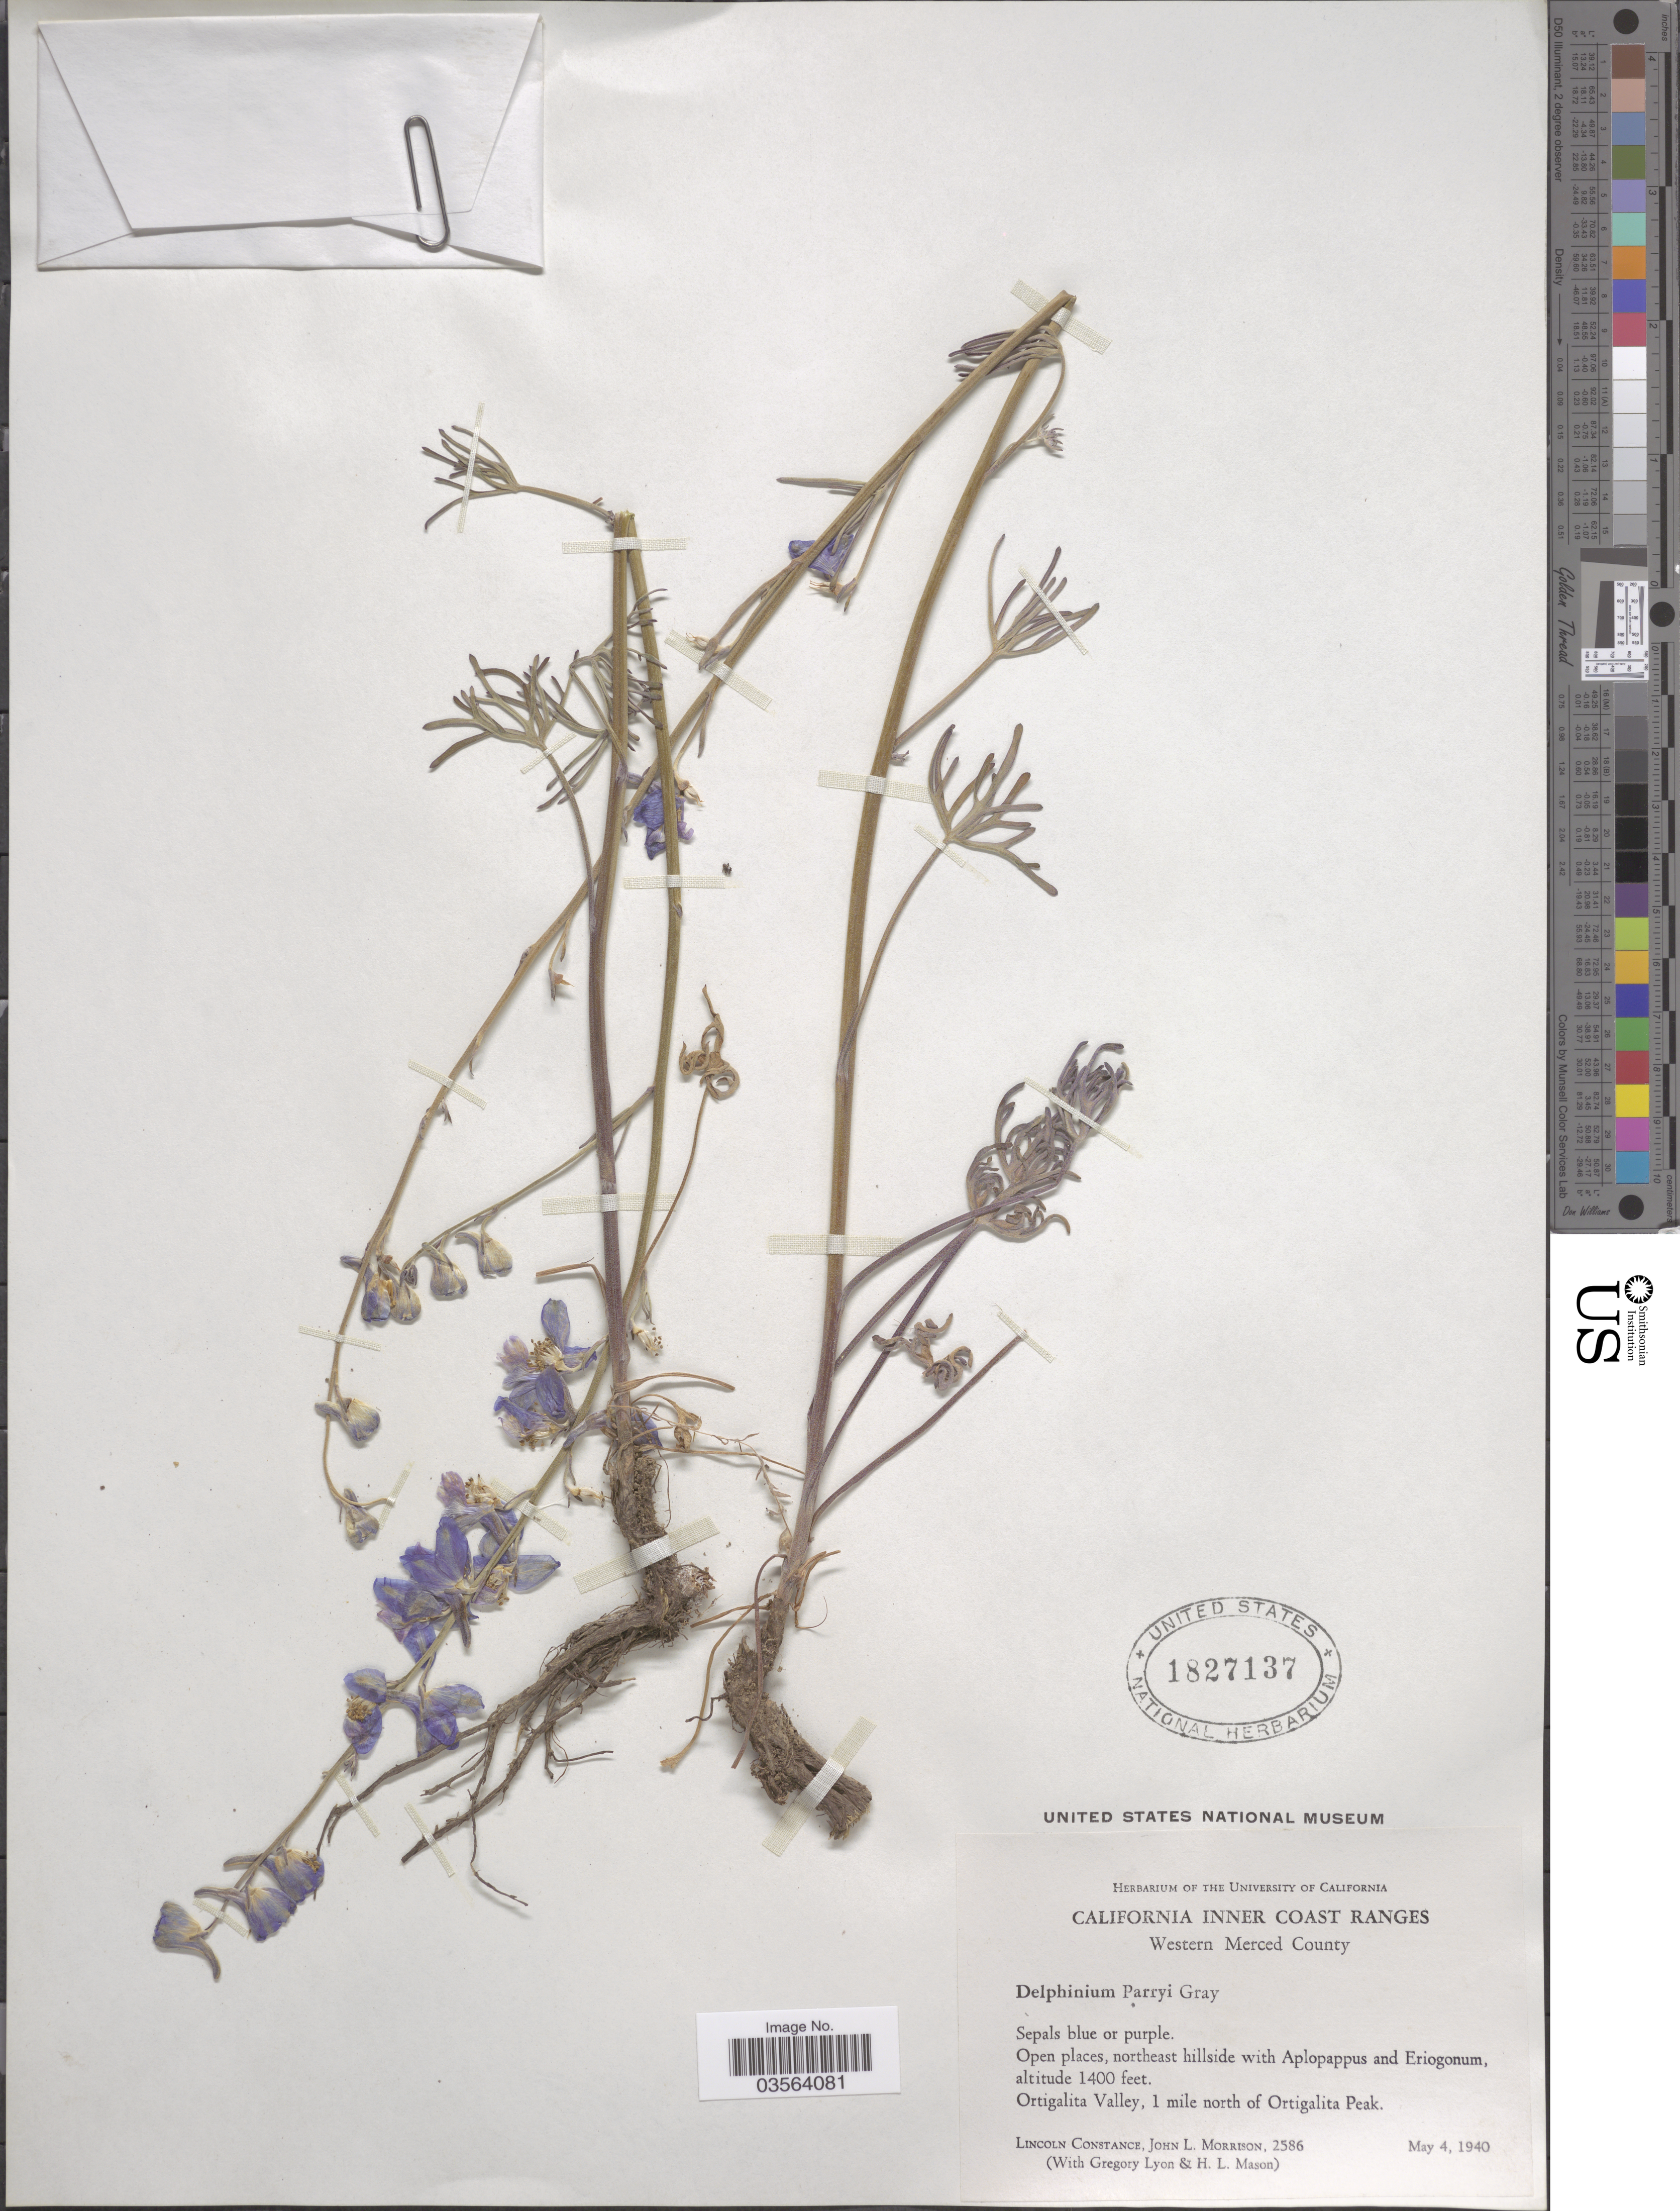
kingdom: Plantae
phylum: Tracheophyta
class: Magnoliopsida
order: Ranunculales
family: Ranunculaceae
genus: Delphinium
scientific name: Delphinium parryi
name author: A. Gray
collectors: L. Constance, J. Morrison, G. Lyon & H. L. Mason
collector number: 2586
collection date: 1940-05-04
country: United States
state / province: California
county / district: Merced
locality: California Inner Coast Ranges. Western Merced County. Ortigalita Valley, 1 mile north of Ortigalita Peak.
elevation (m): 427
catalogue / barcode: US 1827137